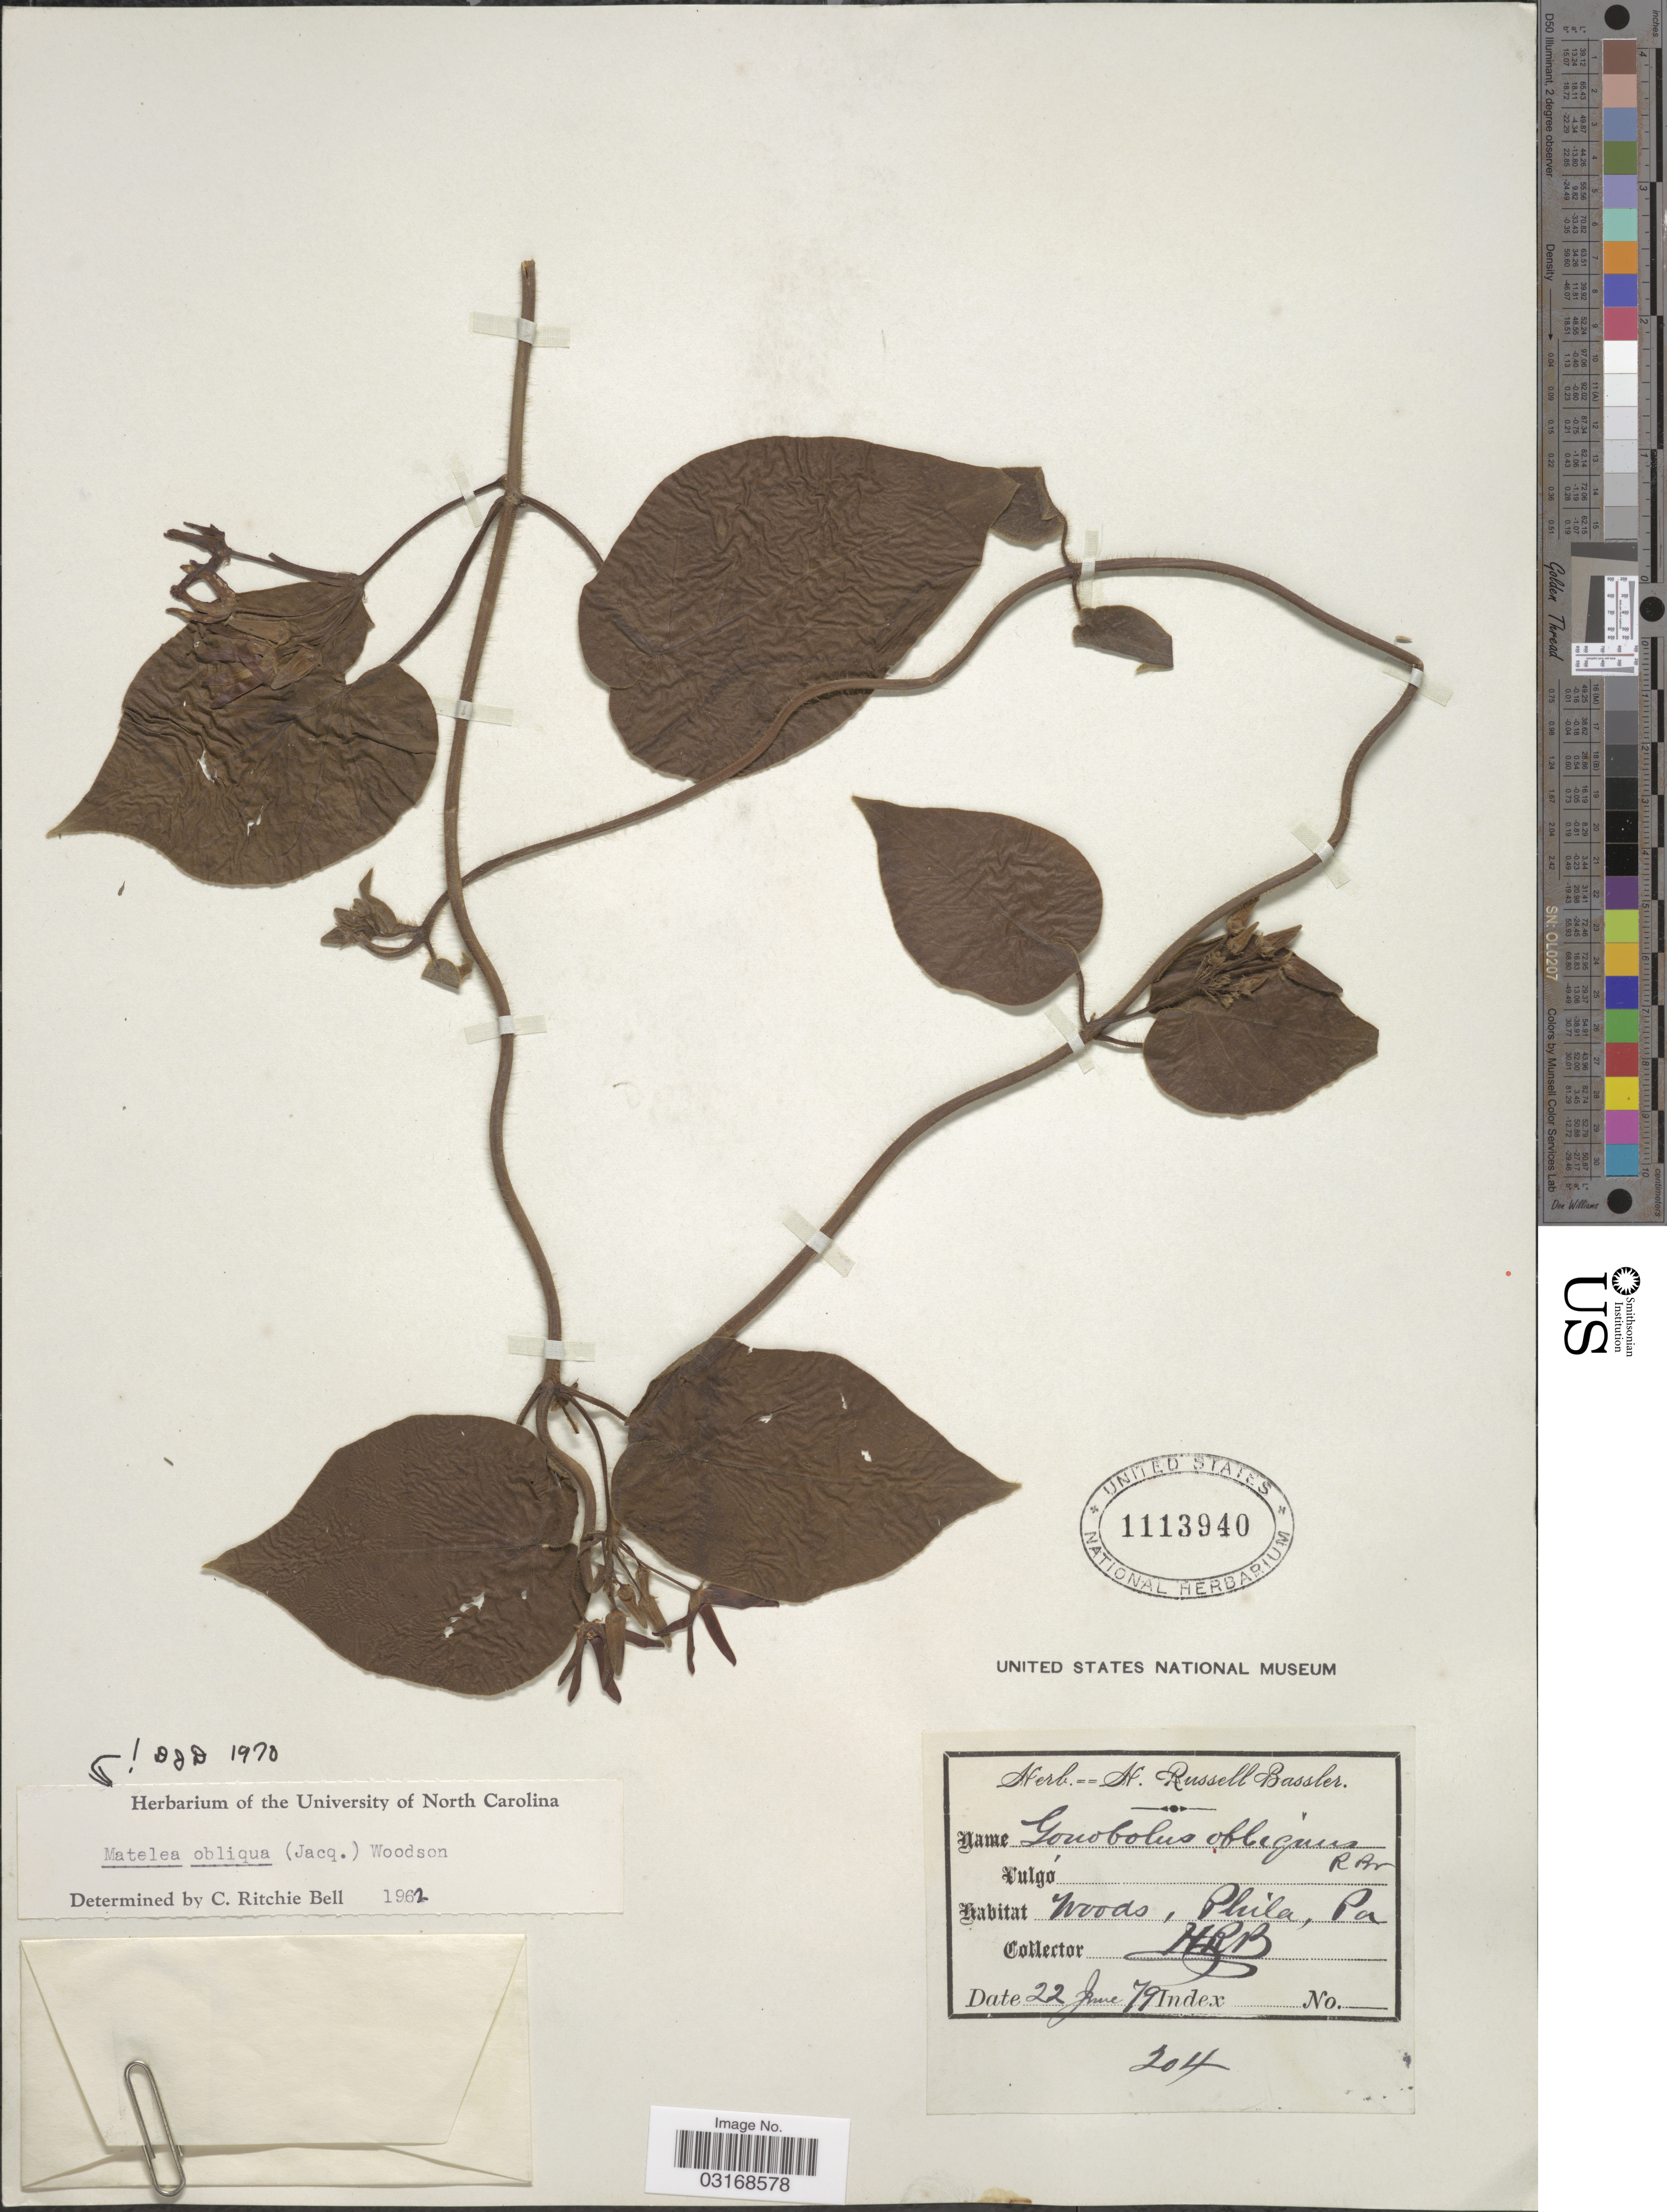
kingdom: Plantae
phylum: Tracheophyta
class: Magnoliopsida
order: Gentianales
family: Apocynaceae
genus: Matelea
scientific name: Matelea obliqua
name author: (Jacq.) Woodson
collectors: H. Bassler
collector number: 204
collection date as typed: Transcribed d/m/y: 22/6/79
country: United States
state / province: Pennsylvania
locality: Phila, Pa.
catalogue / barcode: US 1113940